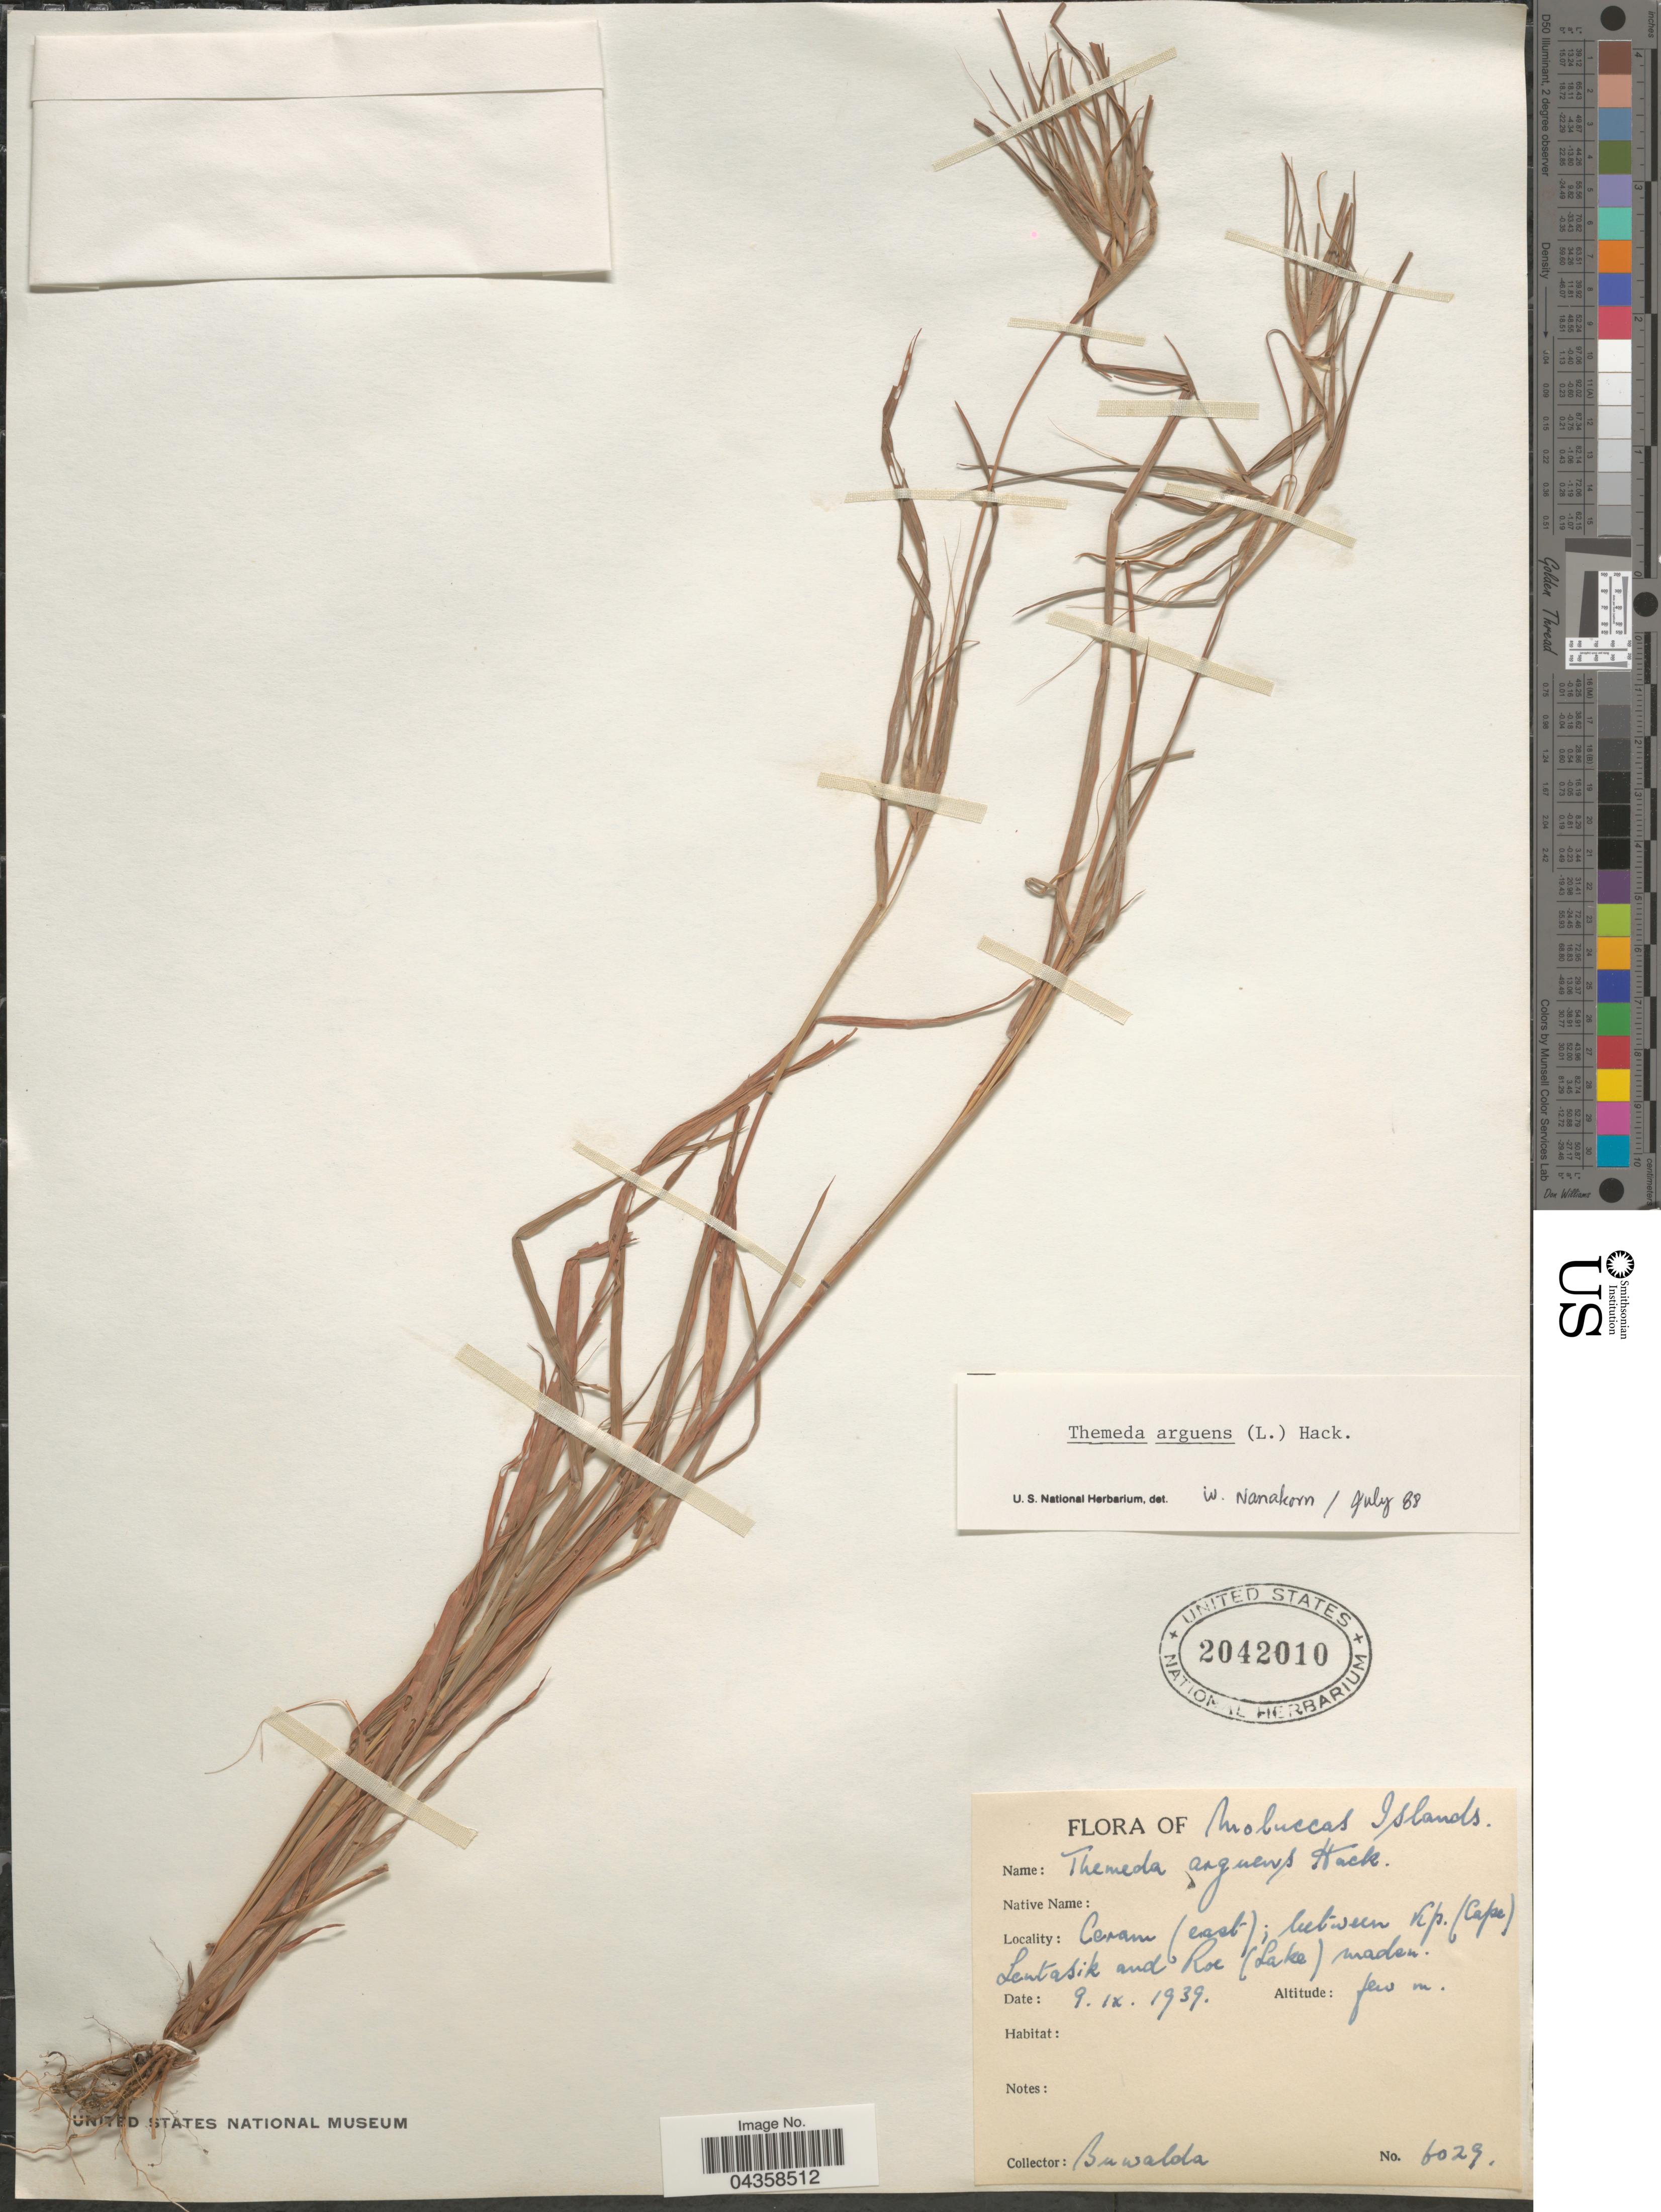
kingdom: Plantae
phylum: Tracheophyta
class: Liliopsida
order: Poales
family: Poaceae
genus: Themeda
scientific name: Themeda arguens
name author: (L.) Hack.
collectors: Buwalda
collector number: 6029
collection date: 1939-09-09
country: Indonesia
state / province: Maluku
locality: Moluccas Islands. Ceram (east); between Kp. (Cape) Lentasik and Roe (Lake) maden.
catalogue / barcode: US 2042010